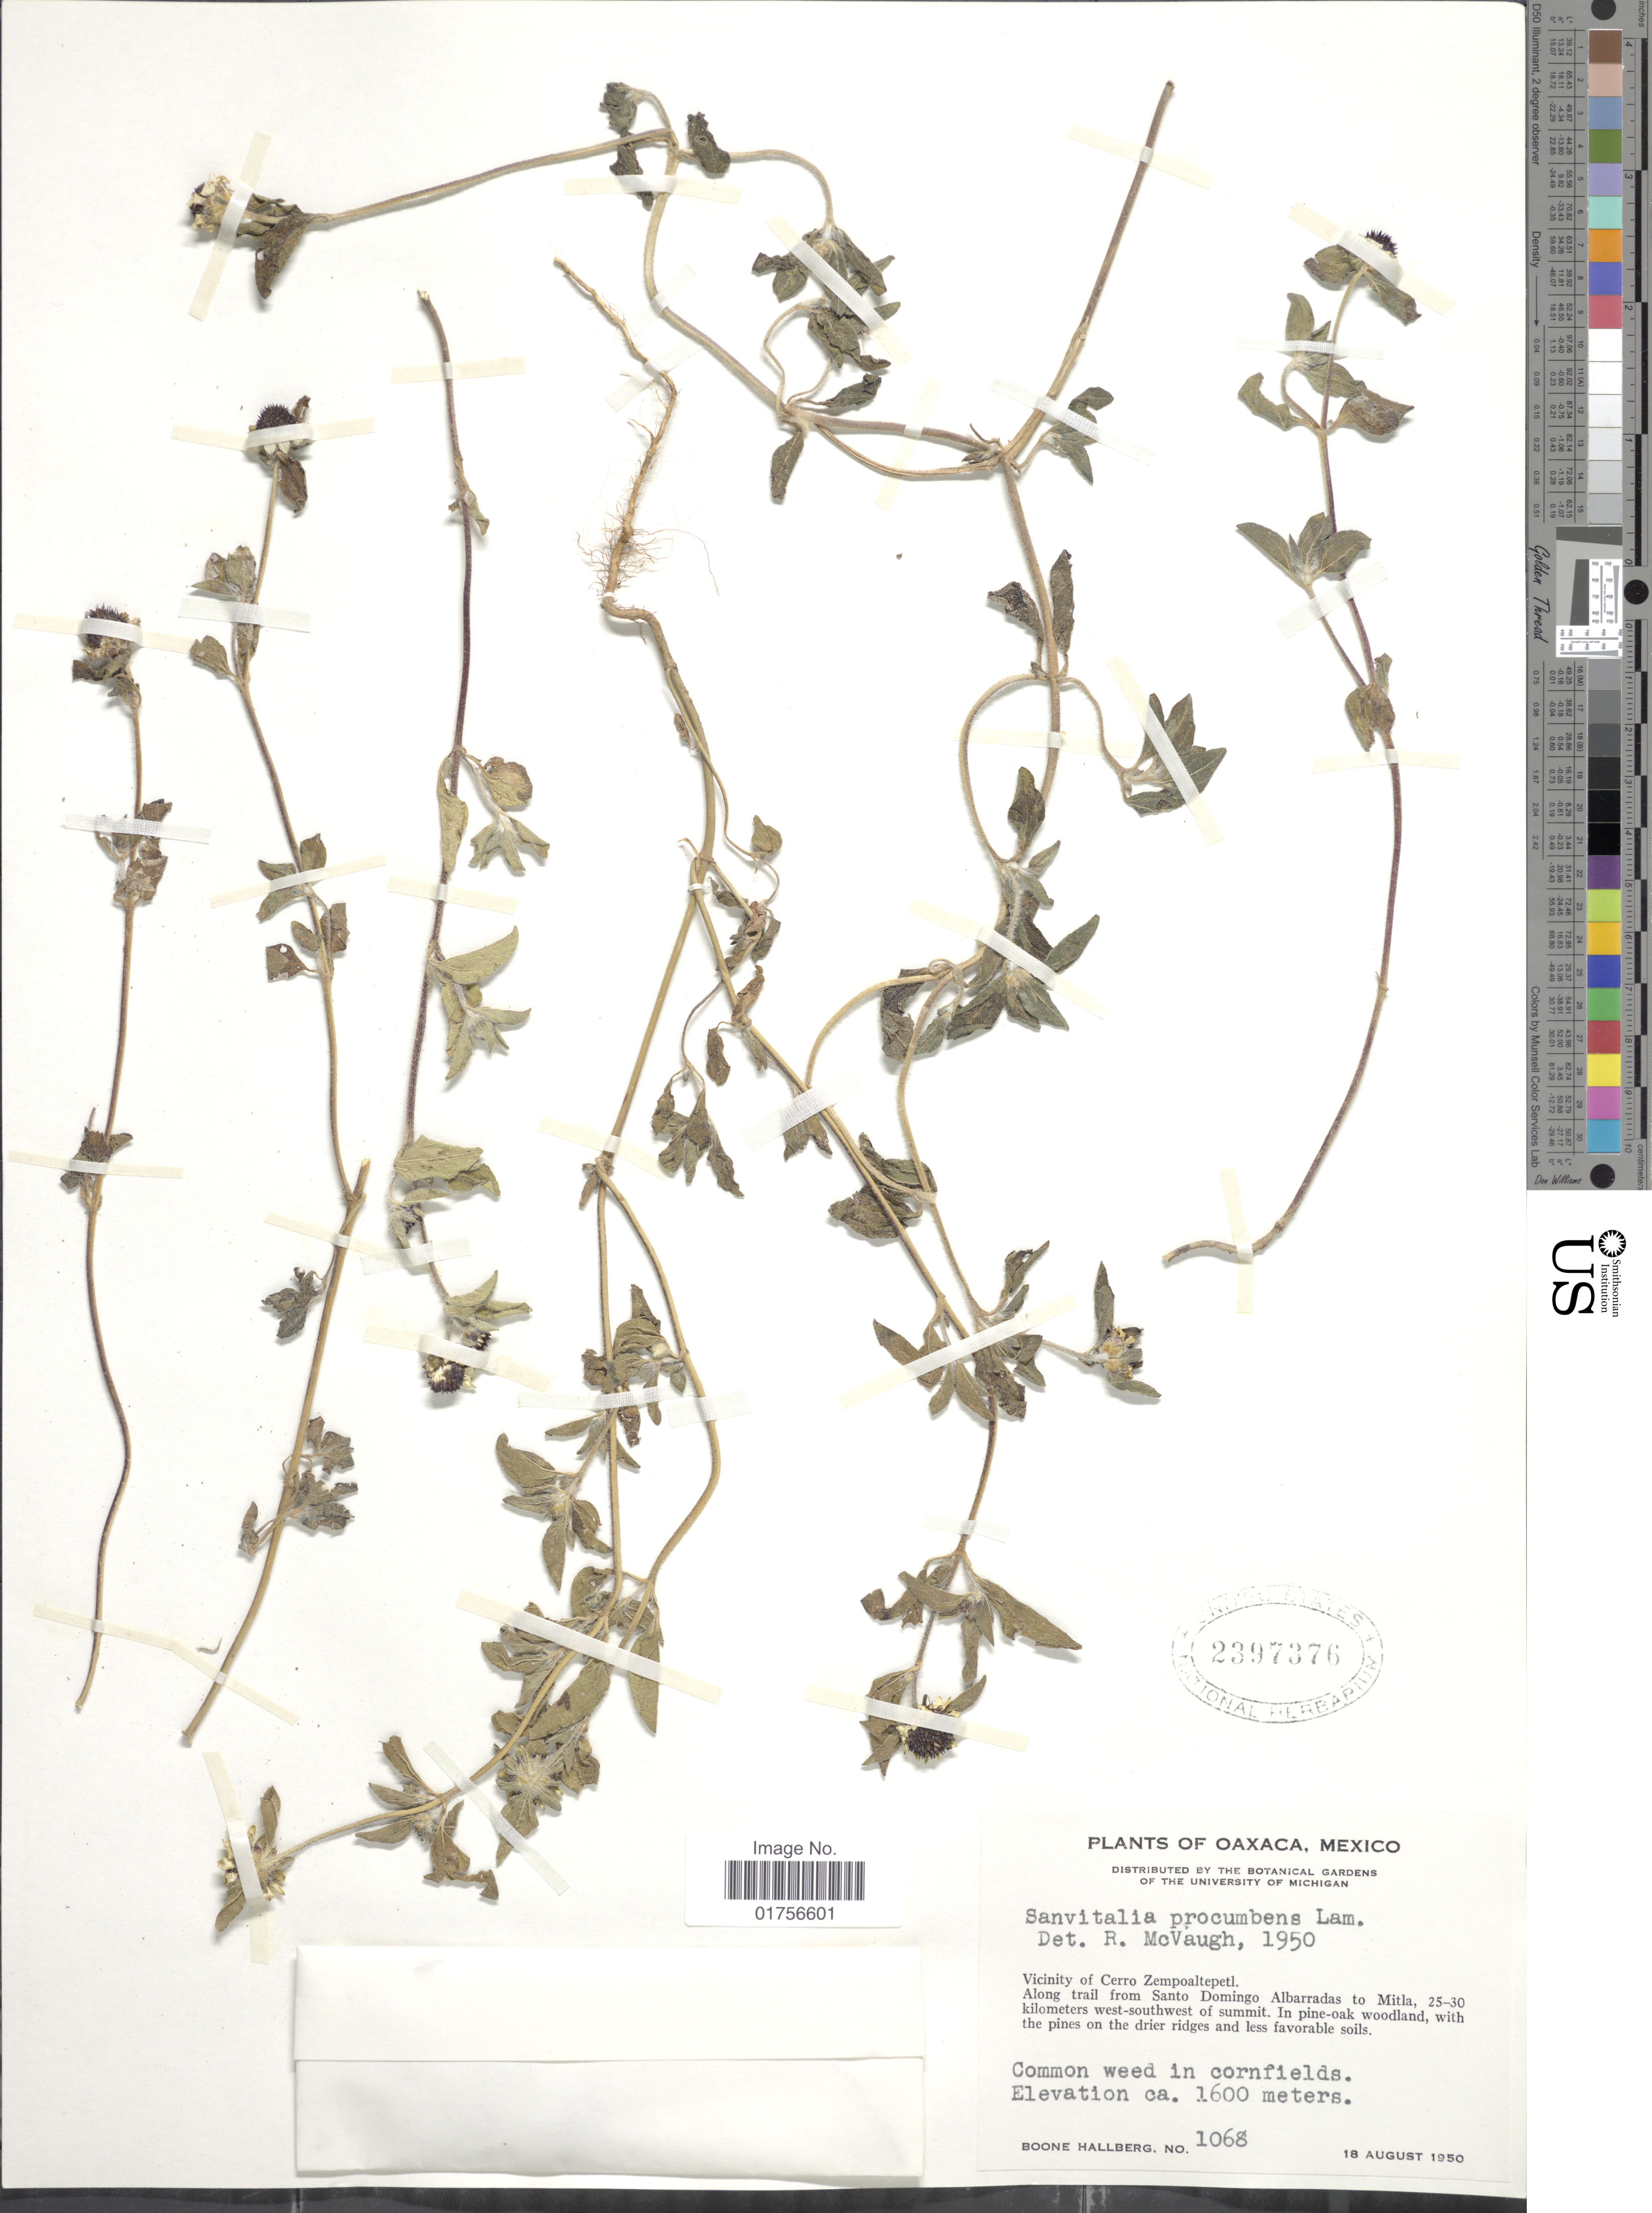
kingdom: Plantae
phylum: Tracheophyta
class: Magnoliopsida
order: Asterales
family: Asteraceae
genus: Sanvitalia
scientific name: Sanvitalia procumbens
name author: Lam.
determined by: Skibicki, Samuel V.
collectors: B. Hallberg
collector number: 1068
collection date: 1950-08-18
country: Mexico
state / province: Oaxaca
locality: Vicinity of Cerro Zempoaltepetl, Along trail from Santo Domingo, Albarradas to Mitla, 25-30 kilometers west-southwest of summit, In pike-oak woodland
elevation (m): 1600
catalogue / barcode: US 2397376